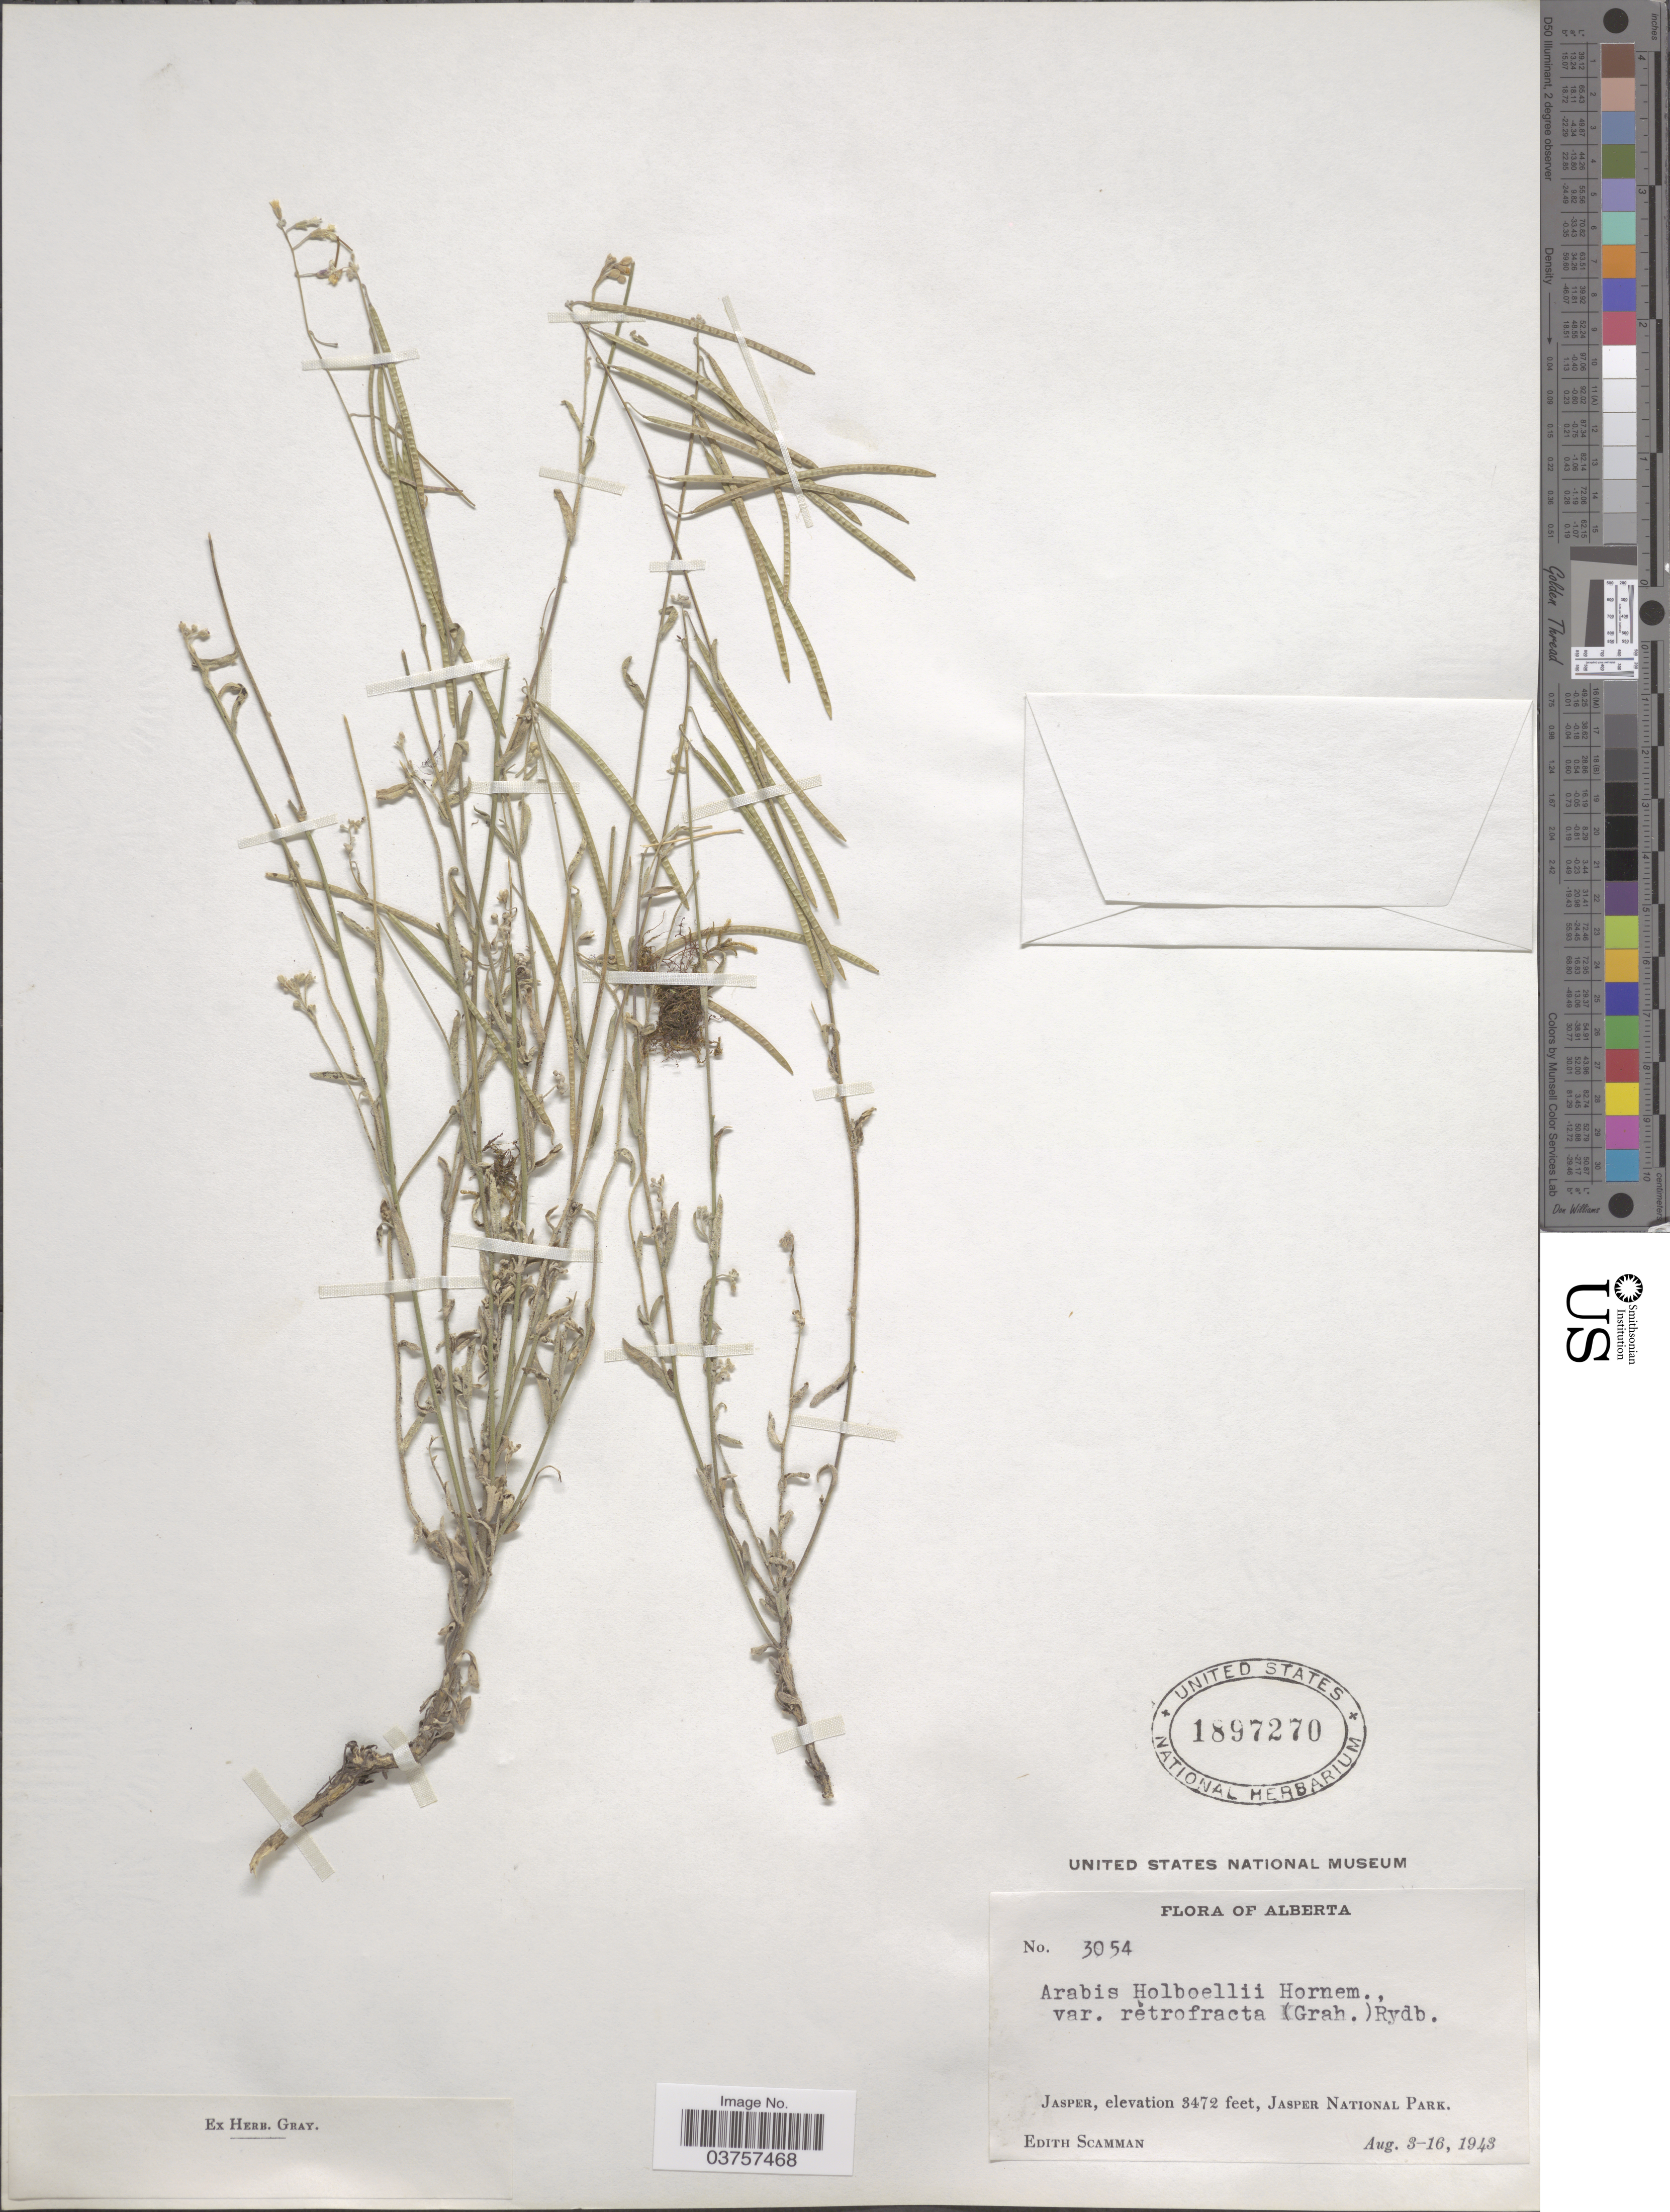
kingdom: Plantae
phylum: Tracheophyta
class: Magnoliopsida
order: Brassicales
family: Brassicaceae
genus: Arabis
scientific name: Arabis holboellii var. retrofracta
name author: Rydb.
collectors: E. Scamman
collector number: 3054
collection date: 1943-08-03/1943-08-16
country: Canada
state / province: Alberta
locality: Jasper, Jasper National Park.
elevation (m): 1058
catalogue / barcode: US 1897270